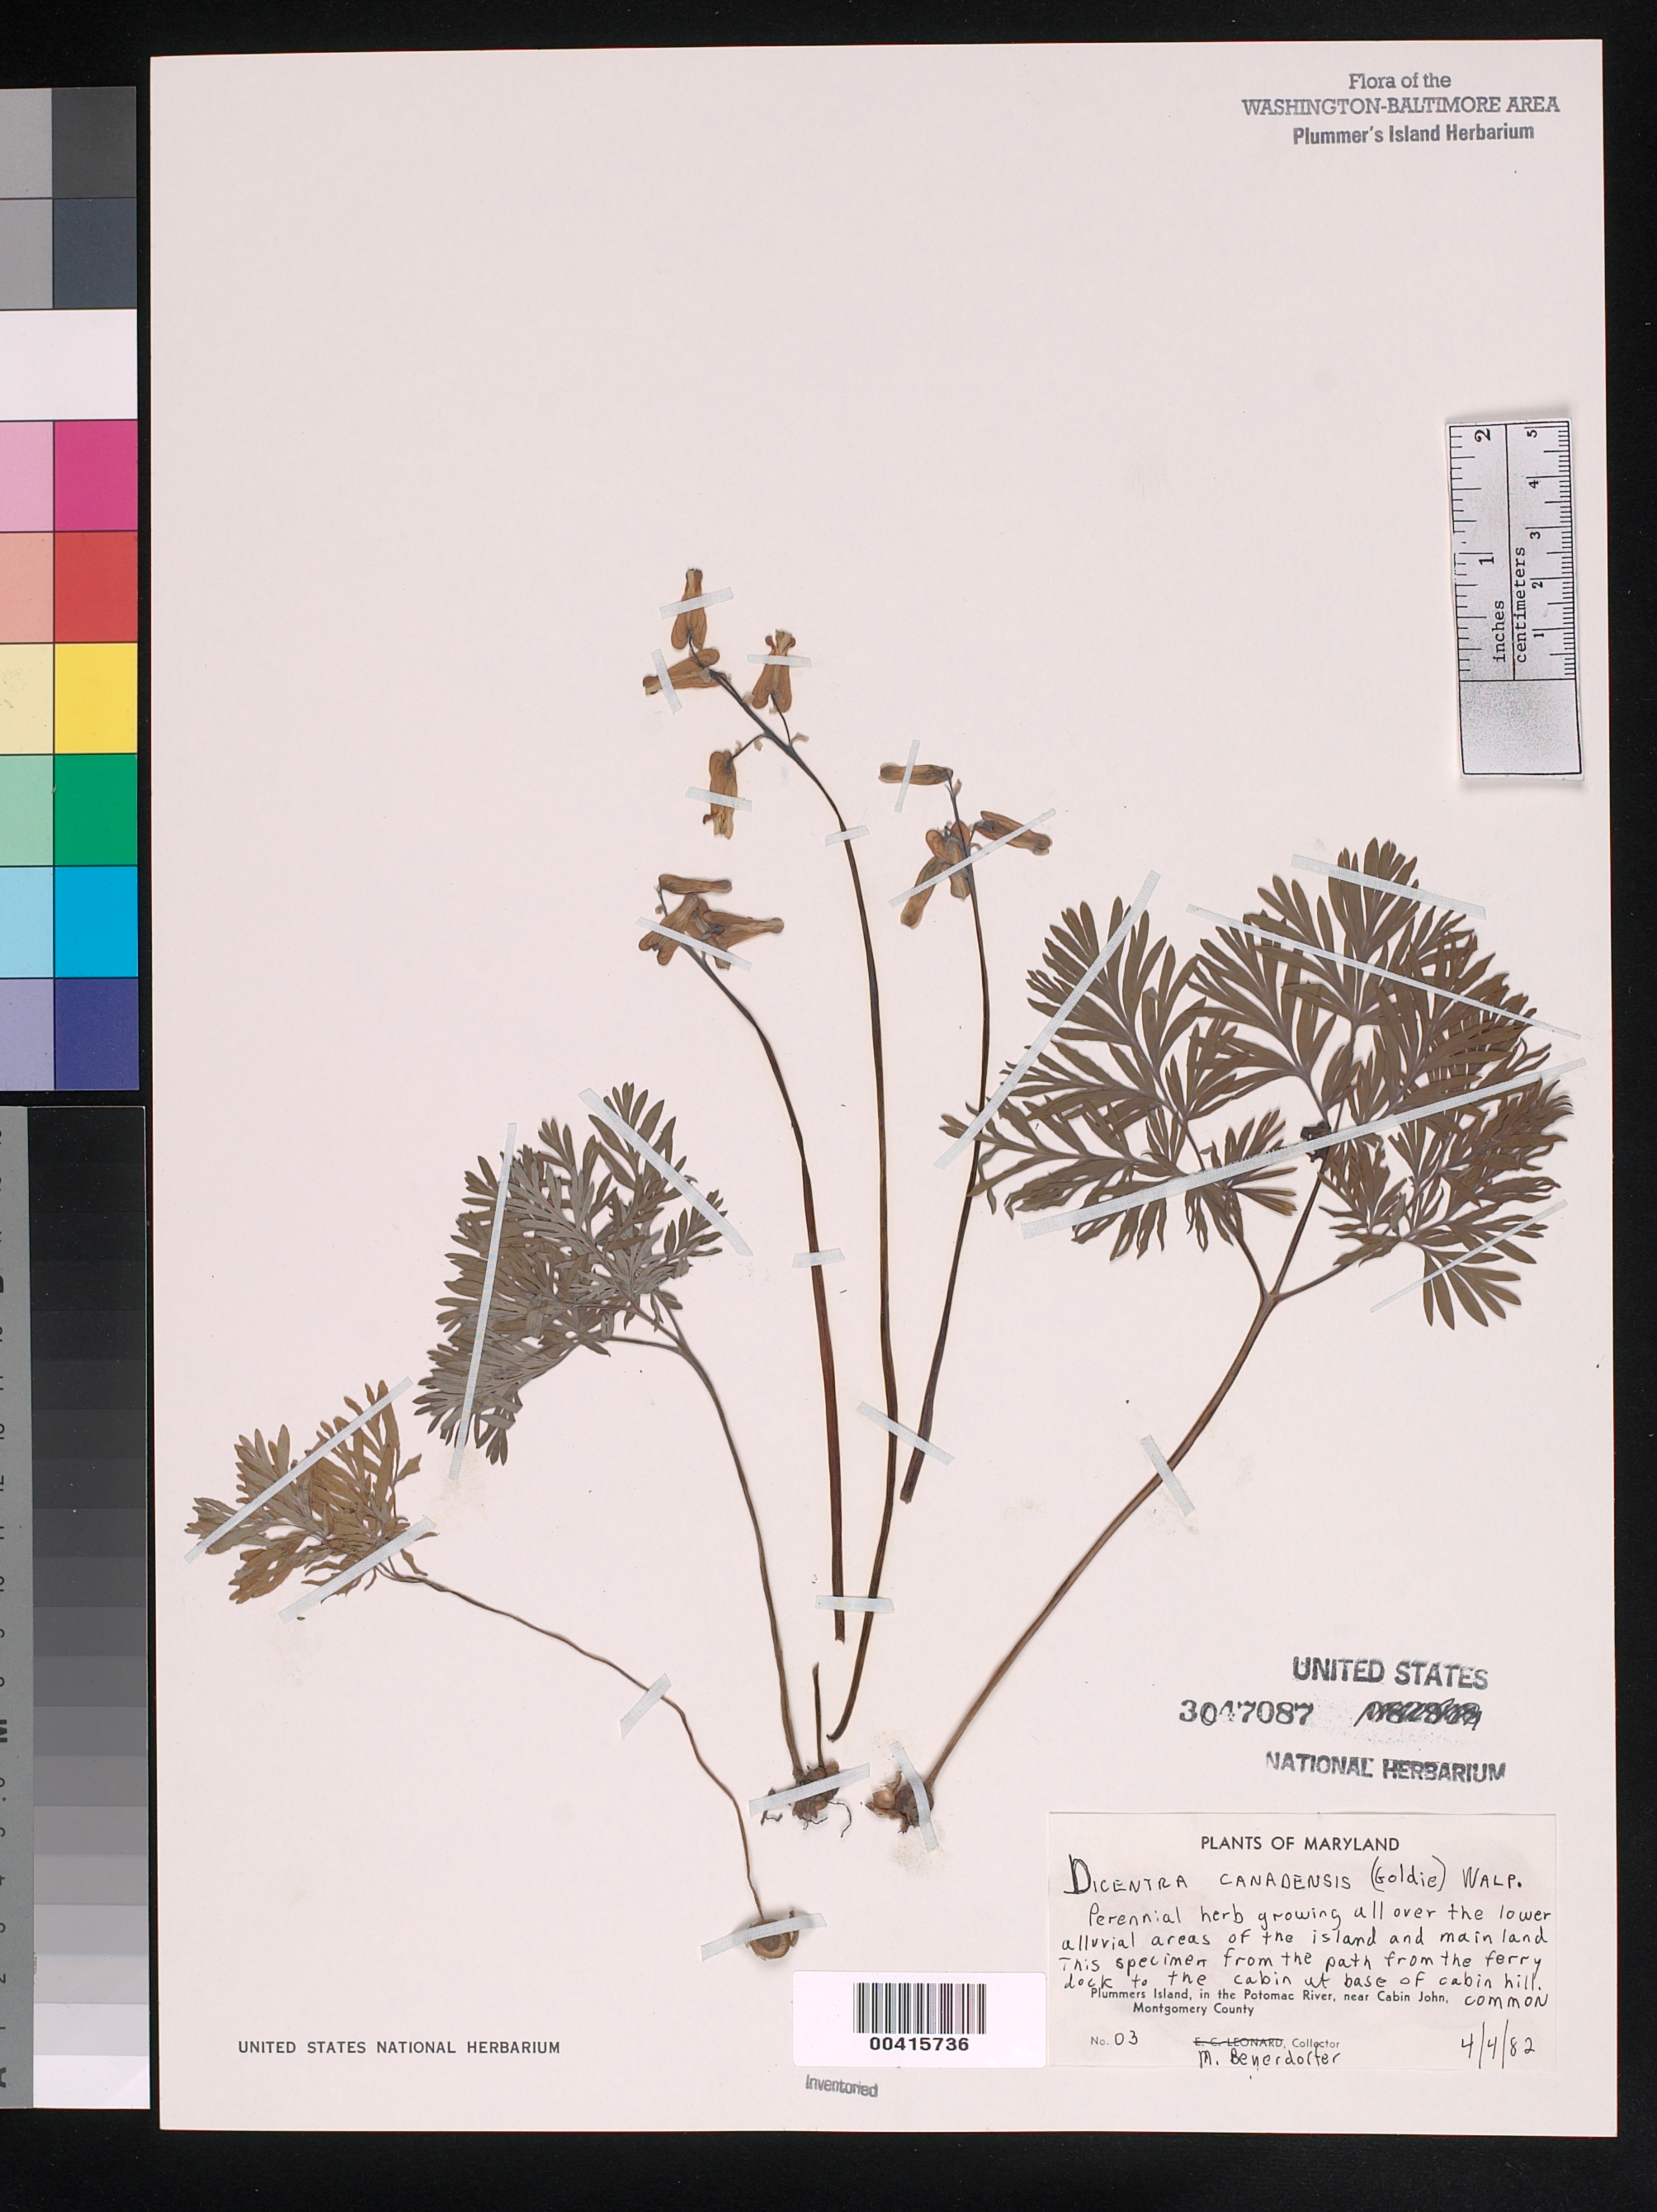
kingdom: Plantae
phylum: Tracheophyta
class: Magnoliopsida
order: Ranunculales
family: Papaveraceae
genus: Dicentra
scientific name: Dicentra canadensis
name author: (Goldie) Walp.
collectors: M. Beyersdorfer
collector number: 3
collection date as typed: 04 Apr 1982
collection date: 1982-04-04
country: United States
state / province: Maryland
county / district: Montgomery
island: Plummers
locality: Plummer's Island; path from the Ferry Dock to the cabin at base of Cabin Hill C. & O. Canal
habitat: Lower alluvial area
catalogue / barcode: US 3047087